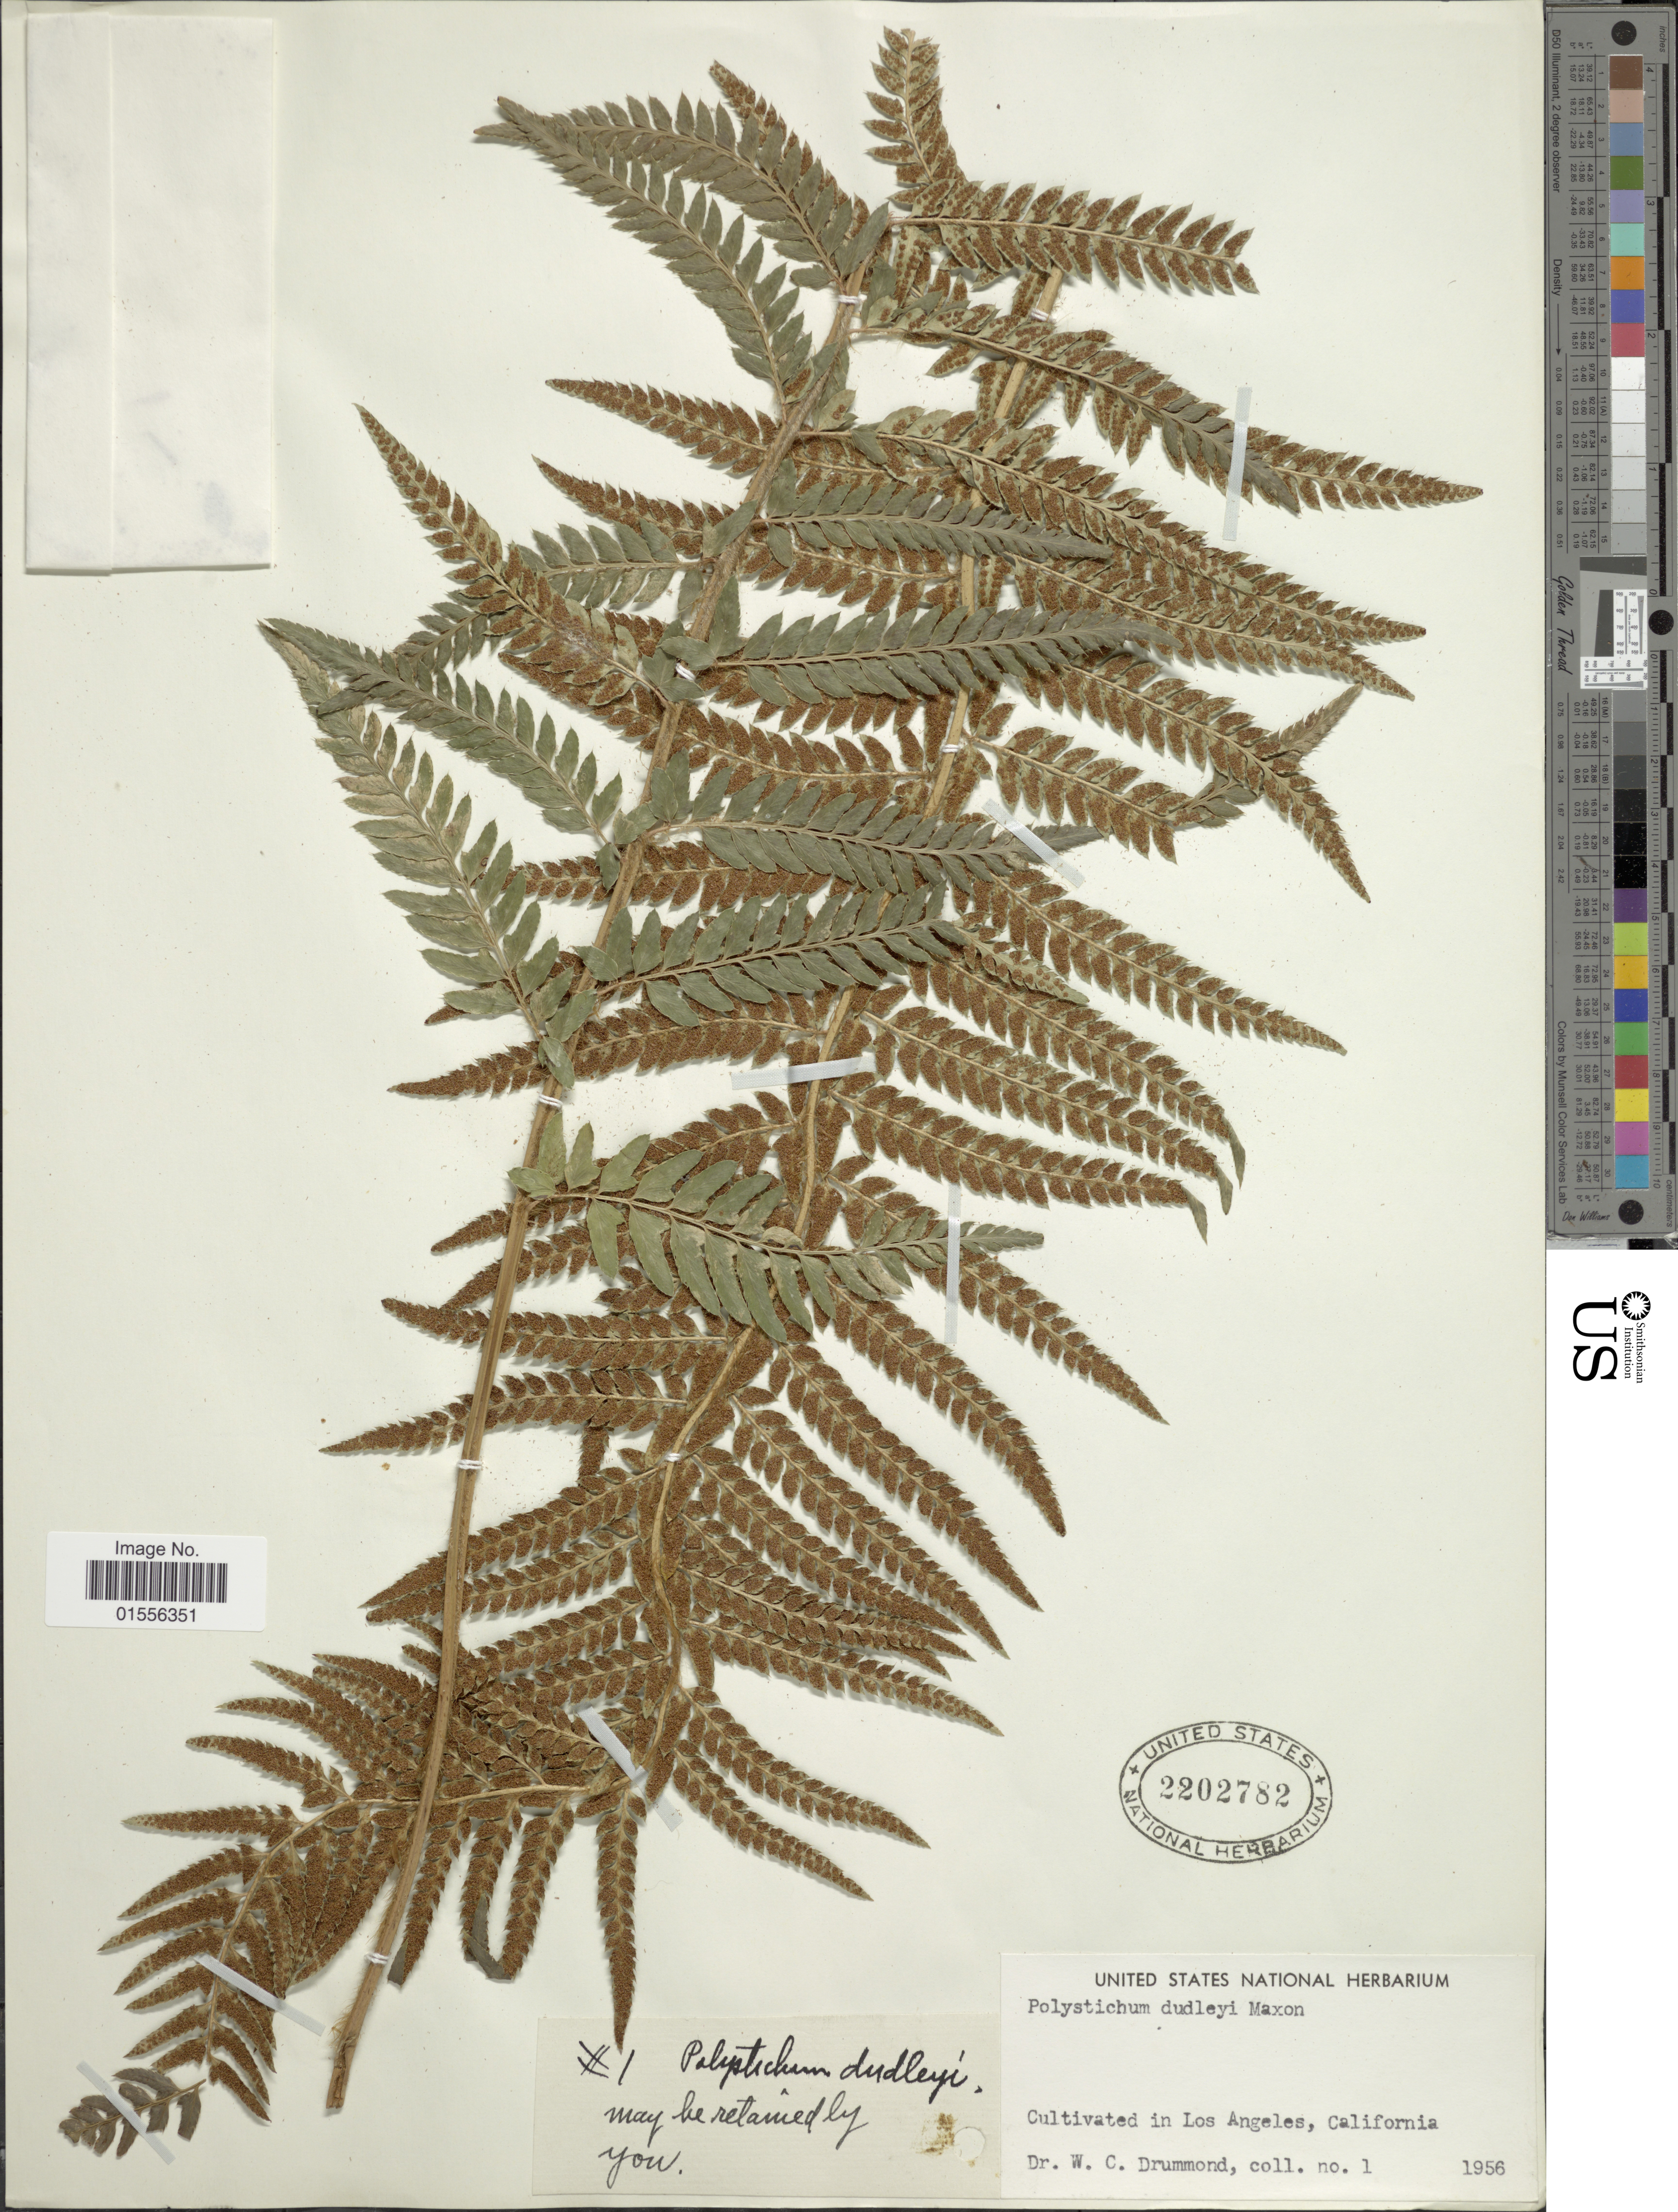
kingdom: Plantae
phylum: Tracheophyta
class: Polypodiopsida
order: Polypodiales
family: Dryopteridaceae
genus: Polystichum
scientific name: Polystichum dudleyi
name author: Maxon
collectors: W. Drummond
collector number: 1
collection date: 1956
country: United States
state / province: California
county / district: Los Angeles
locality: Cultivated in Los Angeles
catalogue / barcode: US 2202782